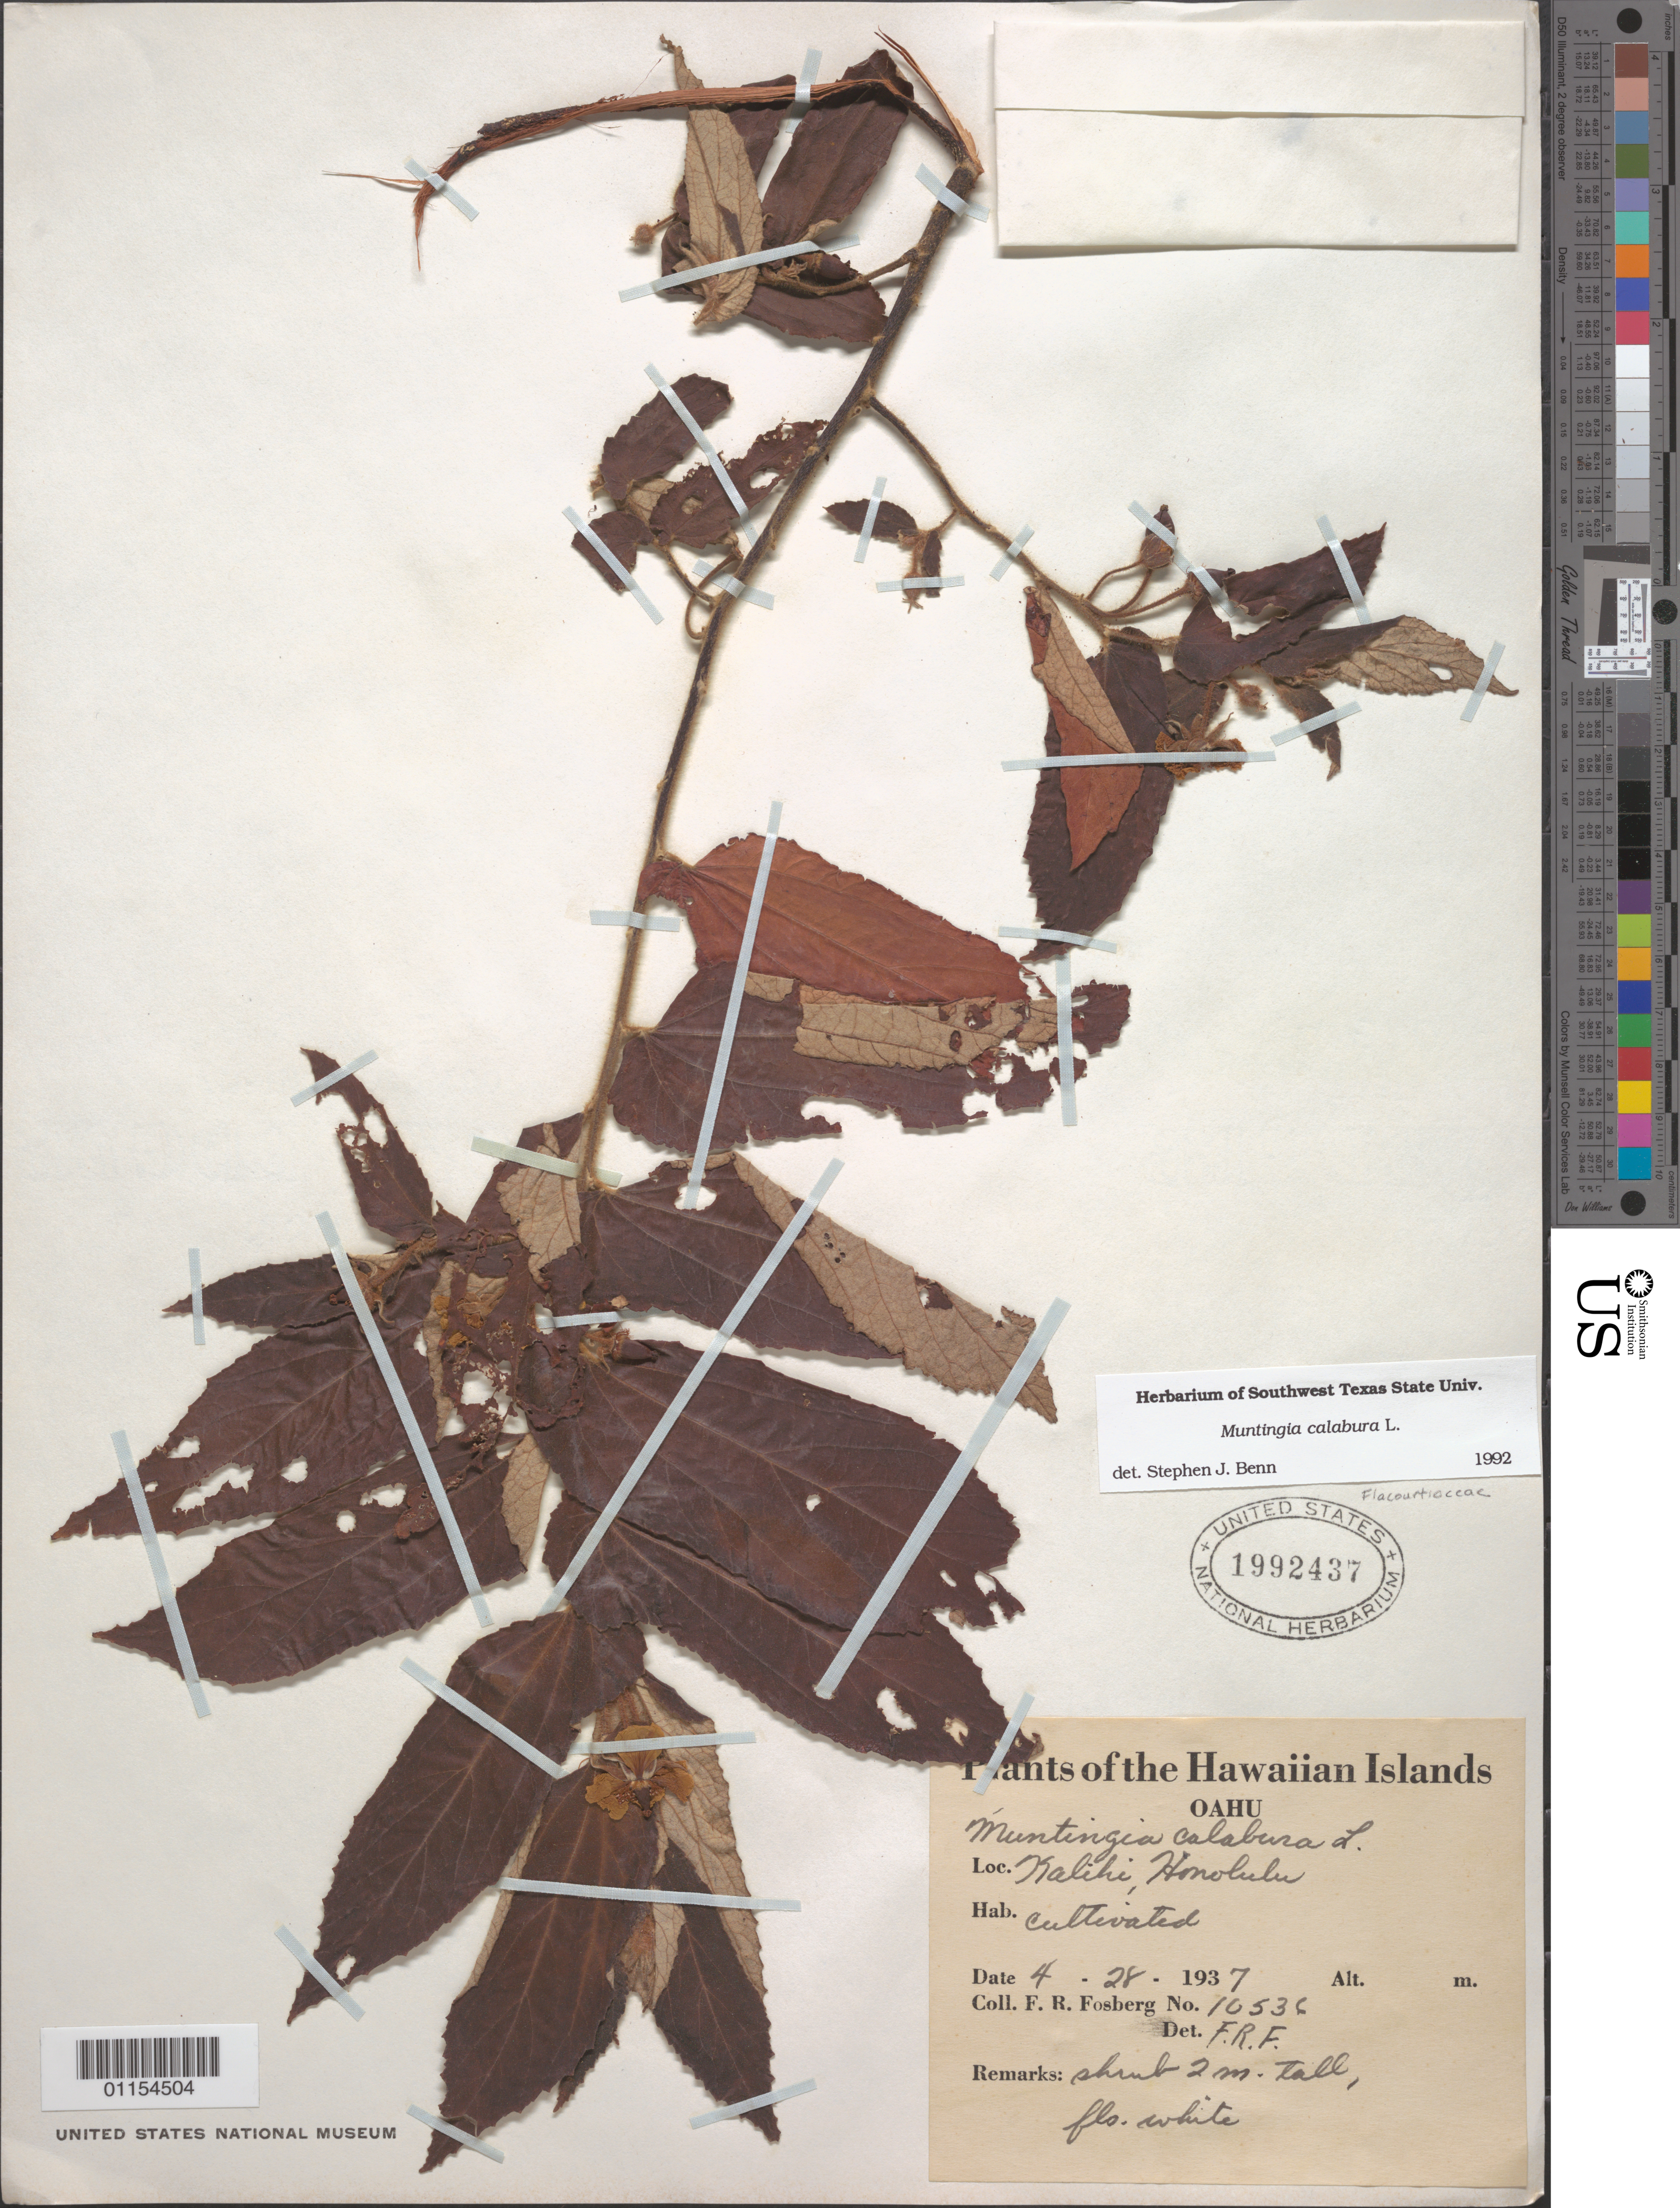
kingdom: Plantae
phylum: Tracheophyta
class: Magnoliopsida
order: Malvales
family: Muntingiaceae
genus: Muntingia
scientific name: Muntingia calabura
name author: L.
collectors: F. R. Fosberg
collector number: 10536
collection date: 1937-04-28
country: United States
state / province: Hawaii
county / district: Honolulu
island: Oahu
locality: Honolulu, Kalihi.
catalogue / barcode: US 1992437